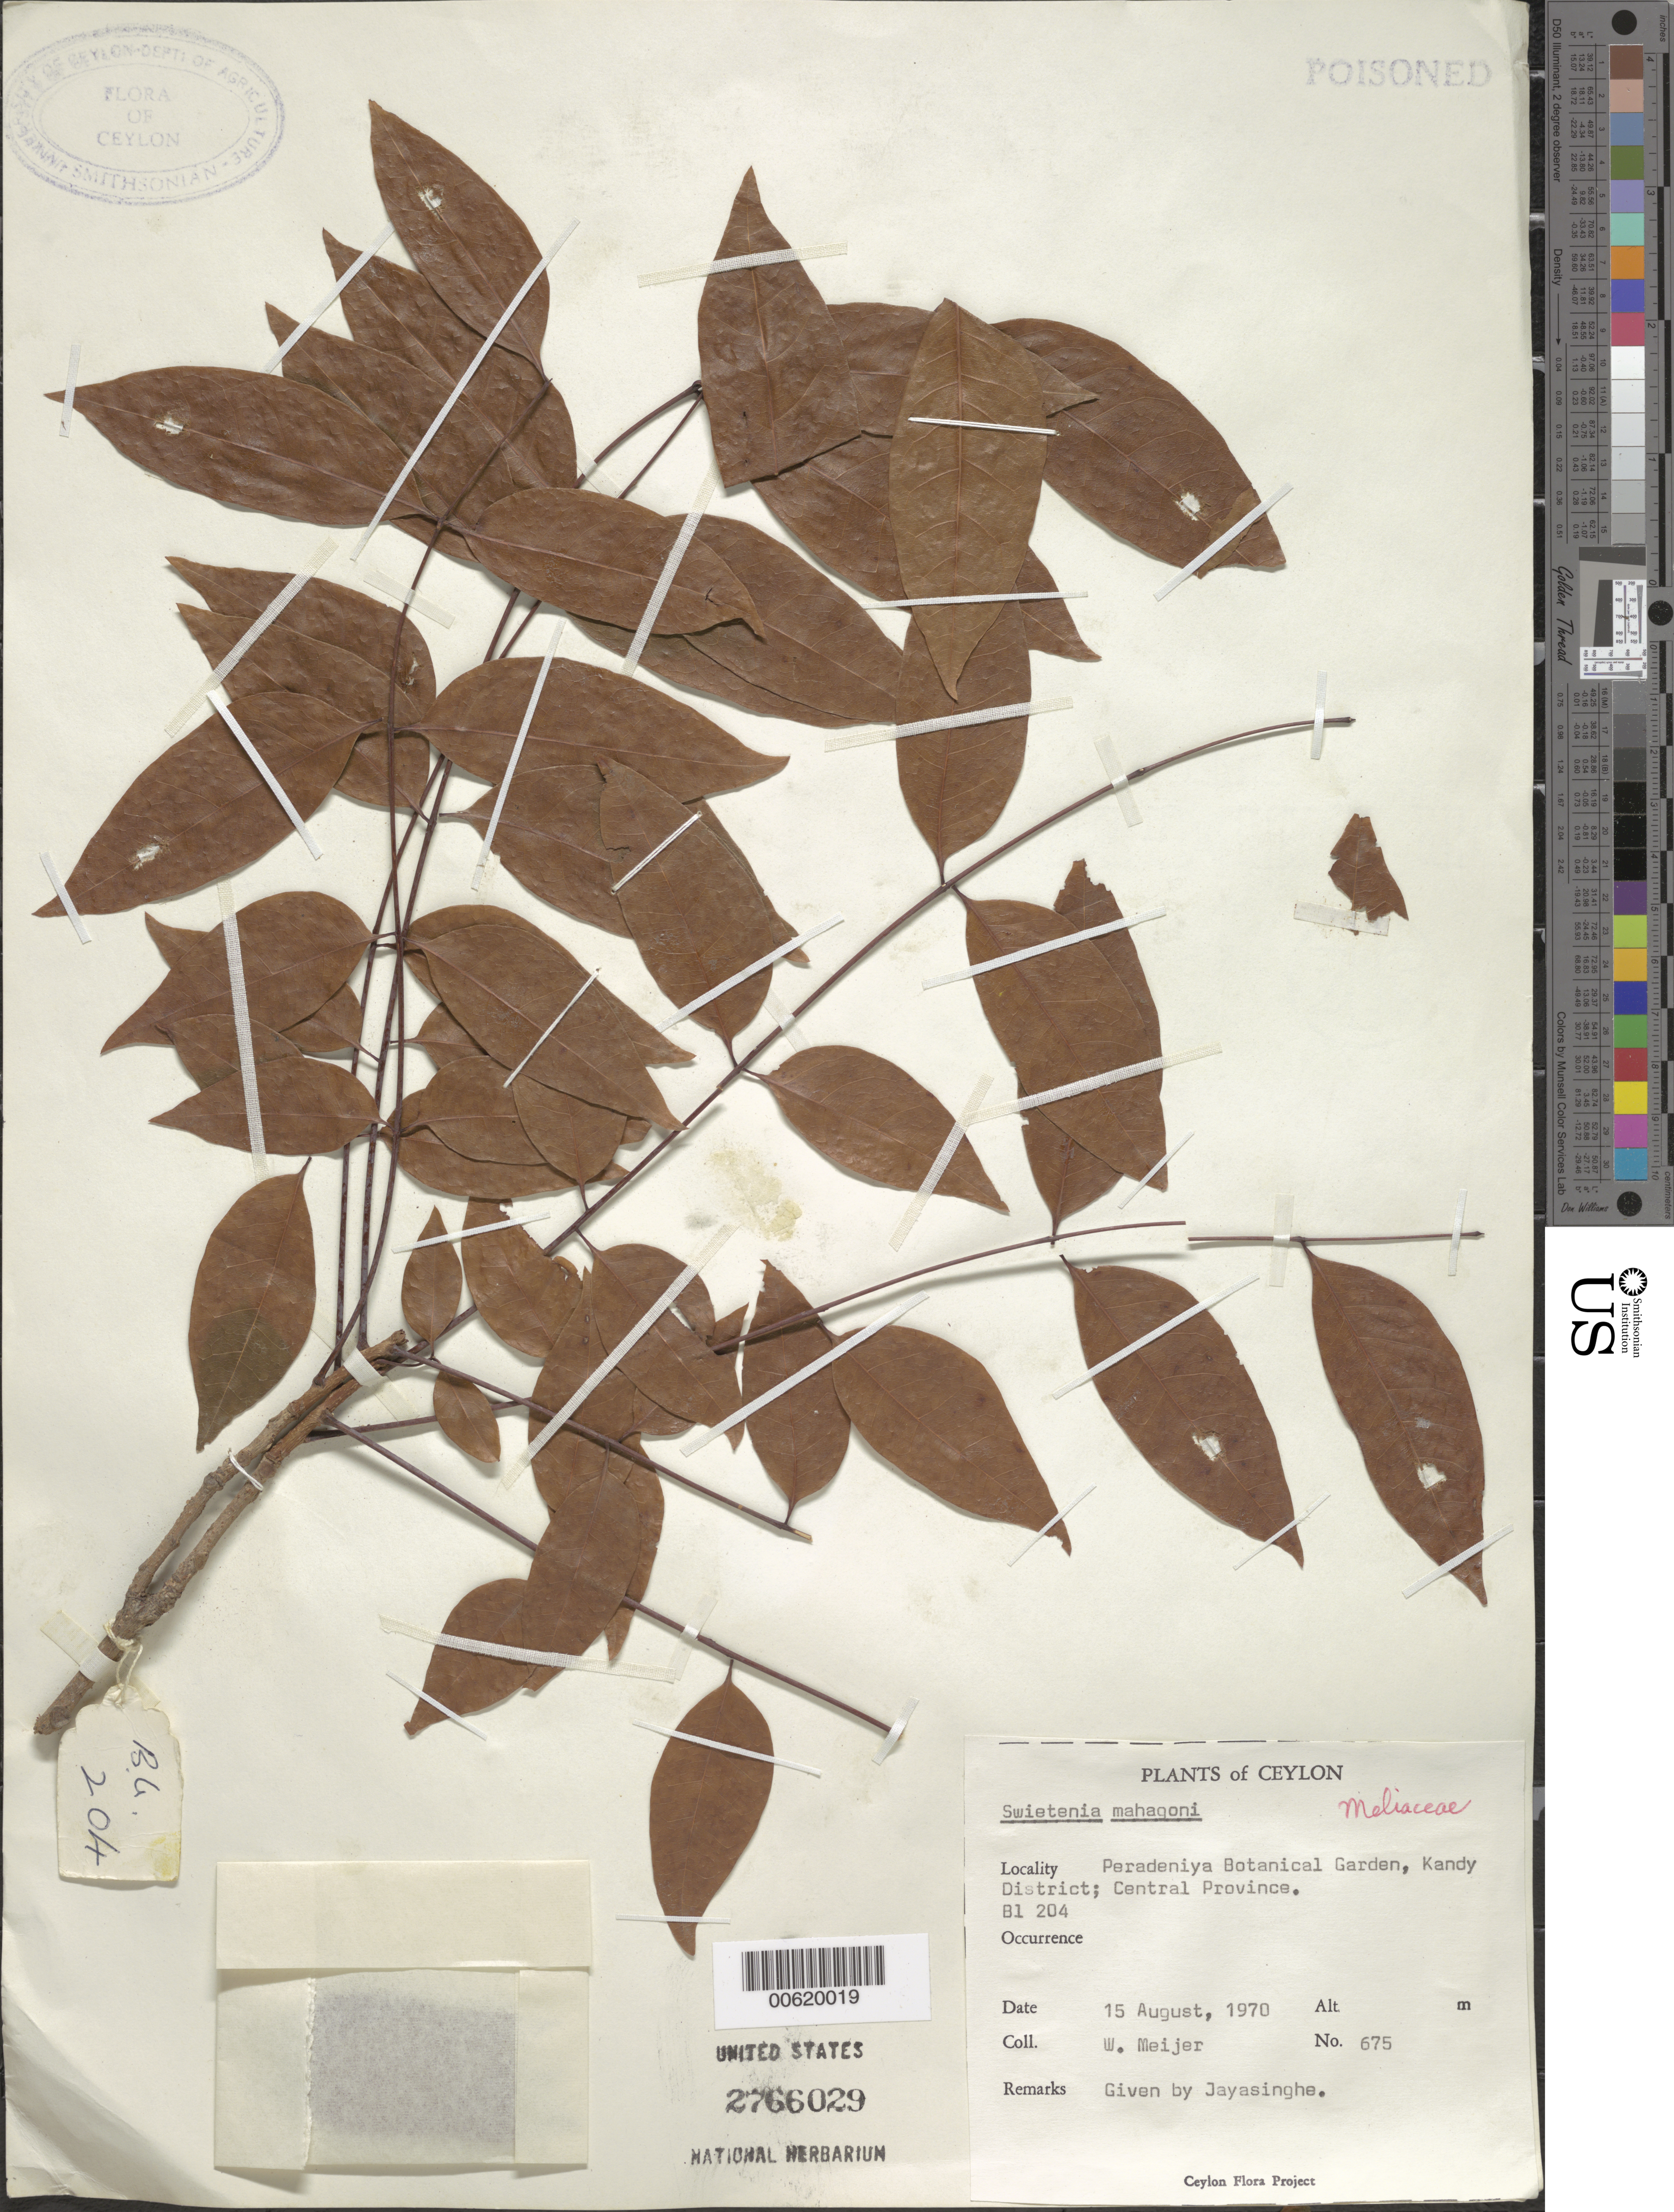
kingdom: Plantae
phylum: Tracheophyta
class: Magnoliopsida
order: Sapindales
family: Meliaceae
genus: Swietenia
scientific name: Swietenia mahagoni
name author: (L.) Jacq.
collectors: W. Meijer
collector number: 675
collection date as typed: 15 Aug 1970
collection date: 1970-08-15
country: Sri Lanka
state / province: Central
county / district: Kandy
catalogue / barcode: US 2766029